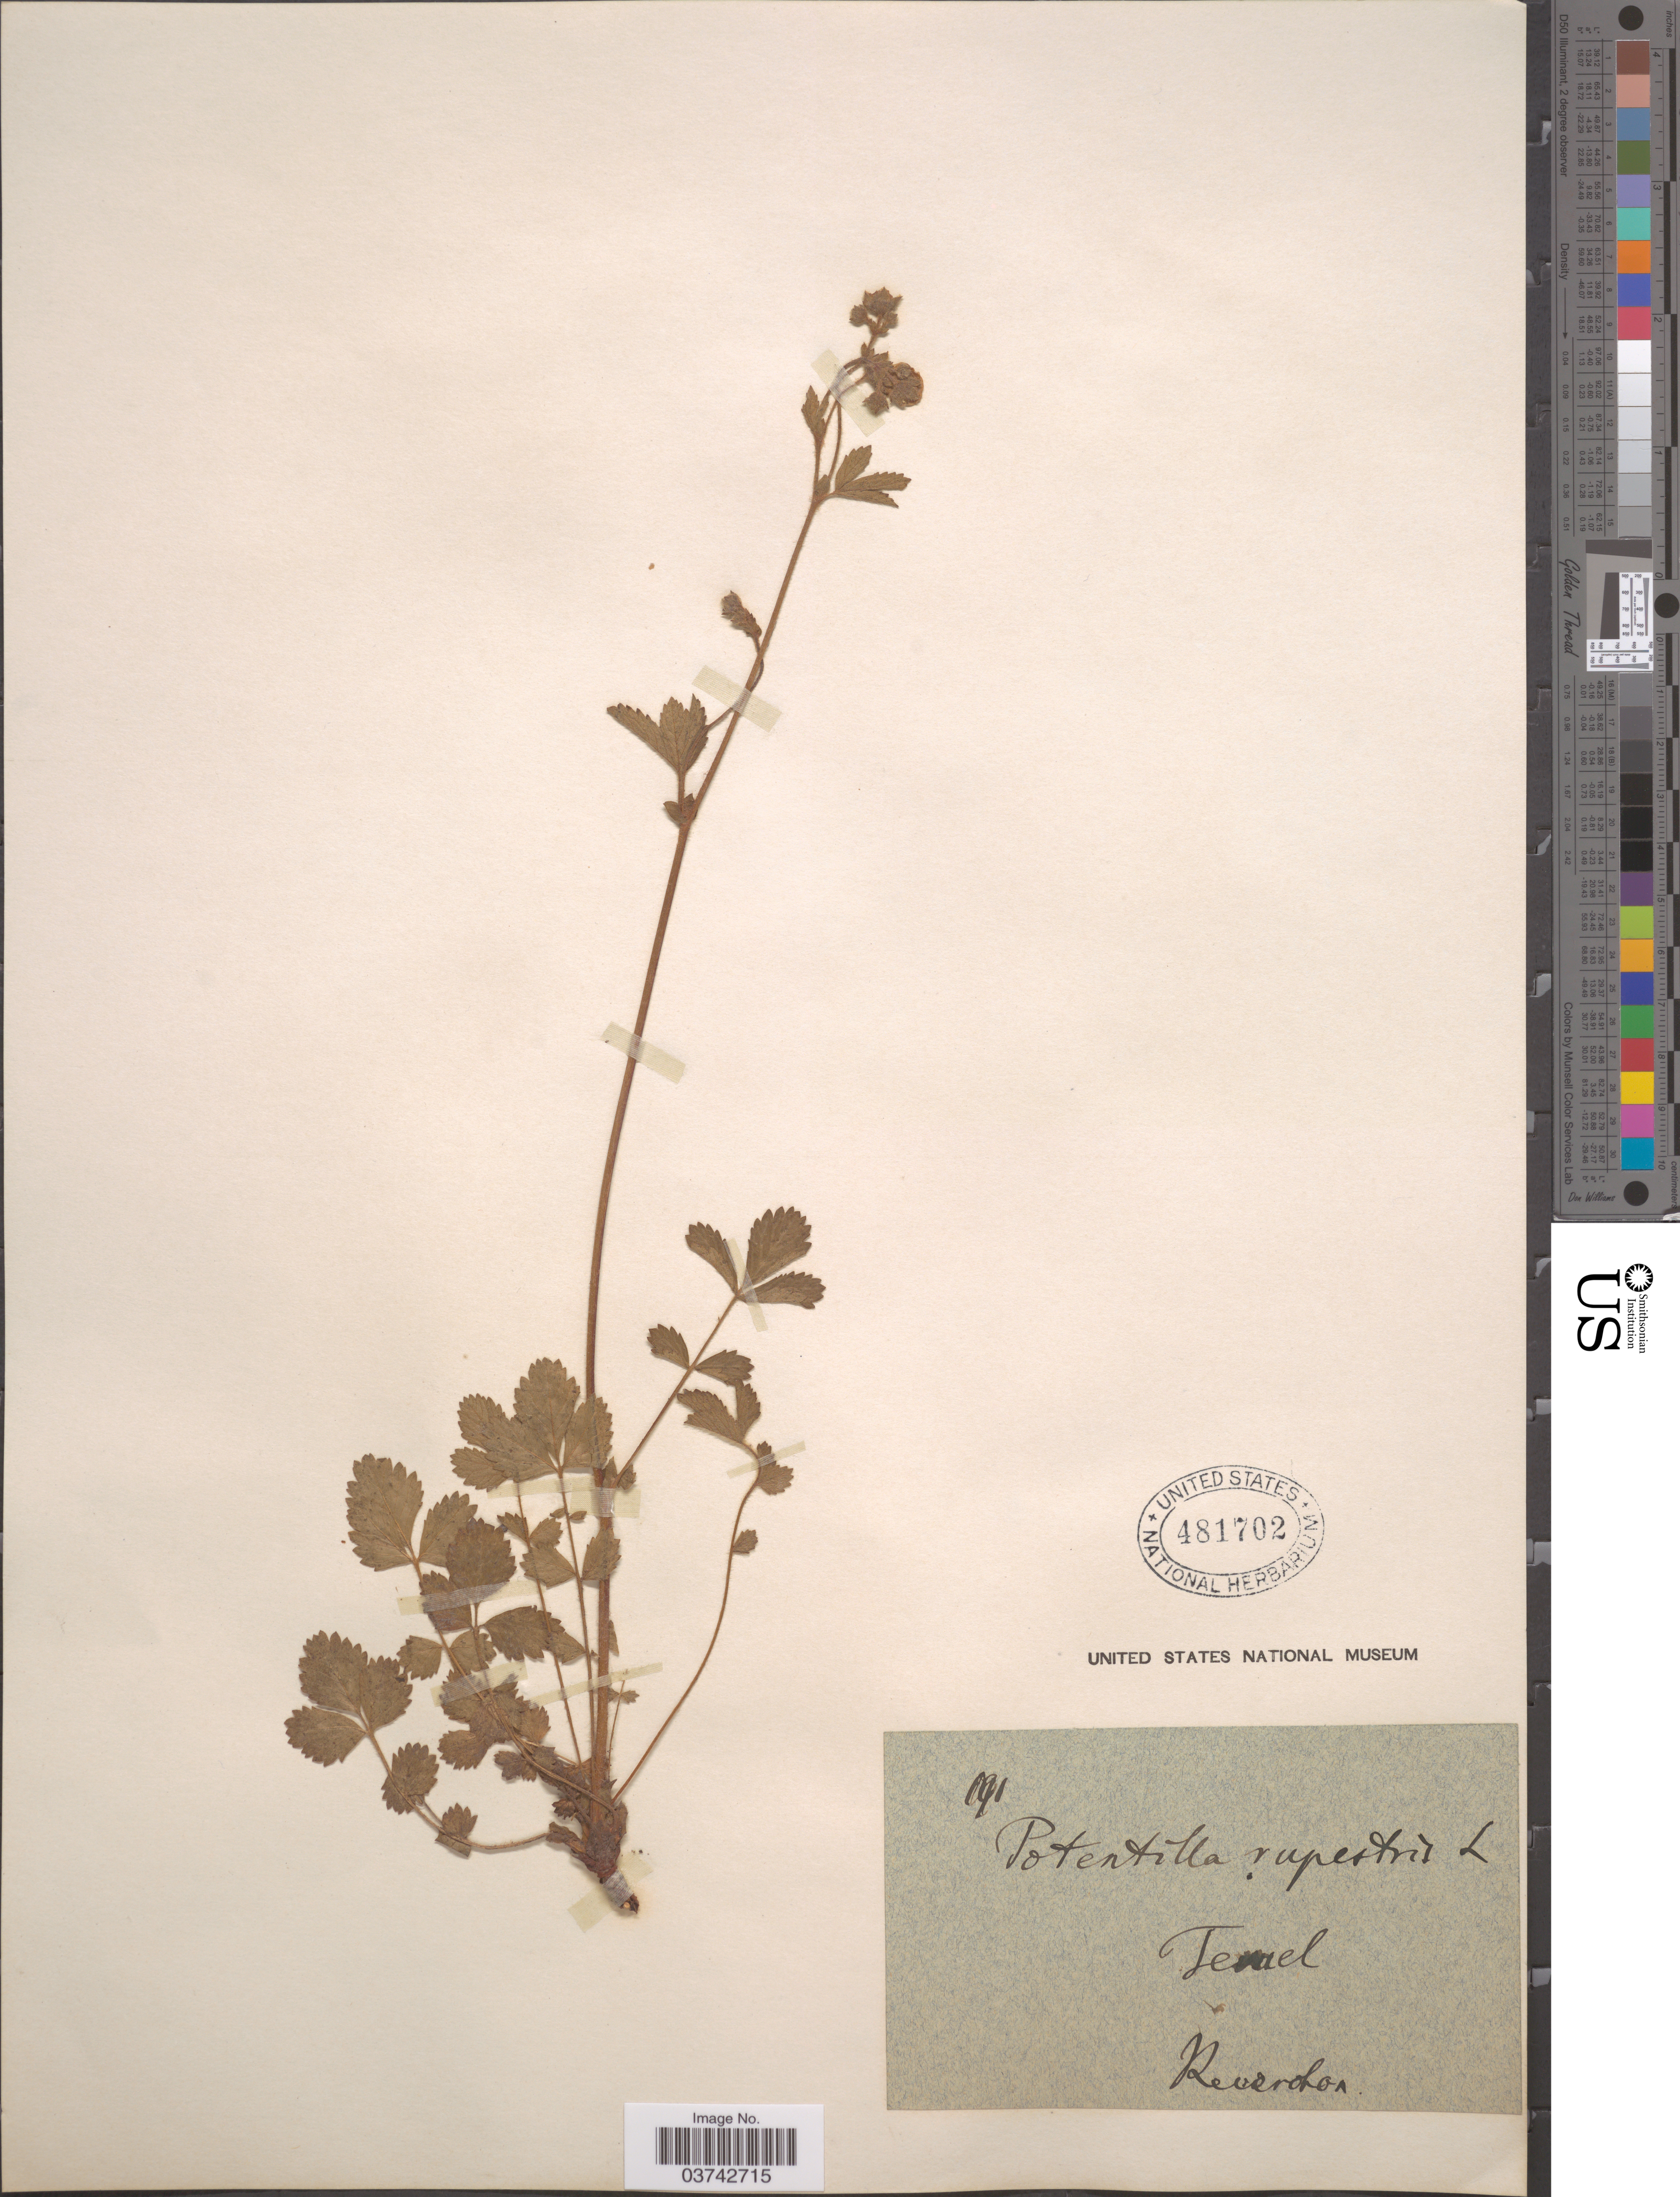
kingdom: Plantae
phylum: Tracheophyta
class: Magnoliopsida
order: Rosales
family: Rosaceae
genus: Drymocallis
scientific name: Drymocallis rupestris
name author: (L.) Soják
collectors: -. Reverchon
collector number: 191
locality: Ternel [interpreted].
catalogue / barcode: US 481702